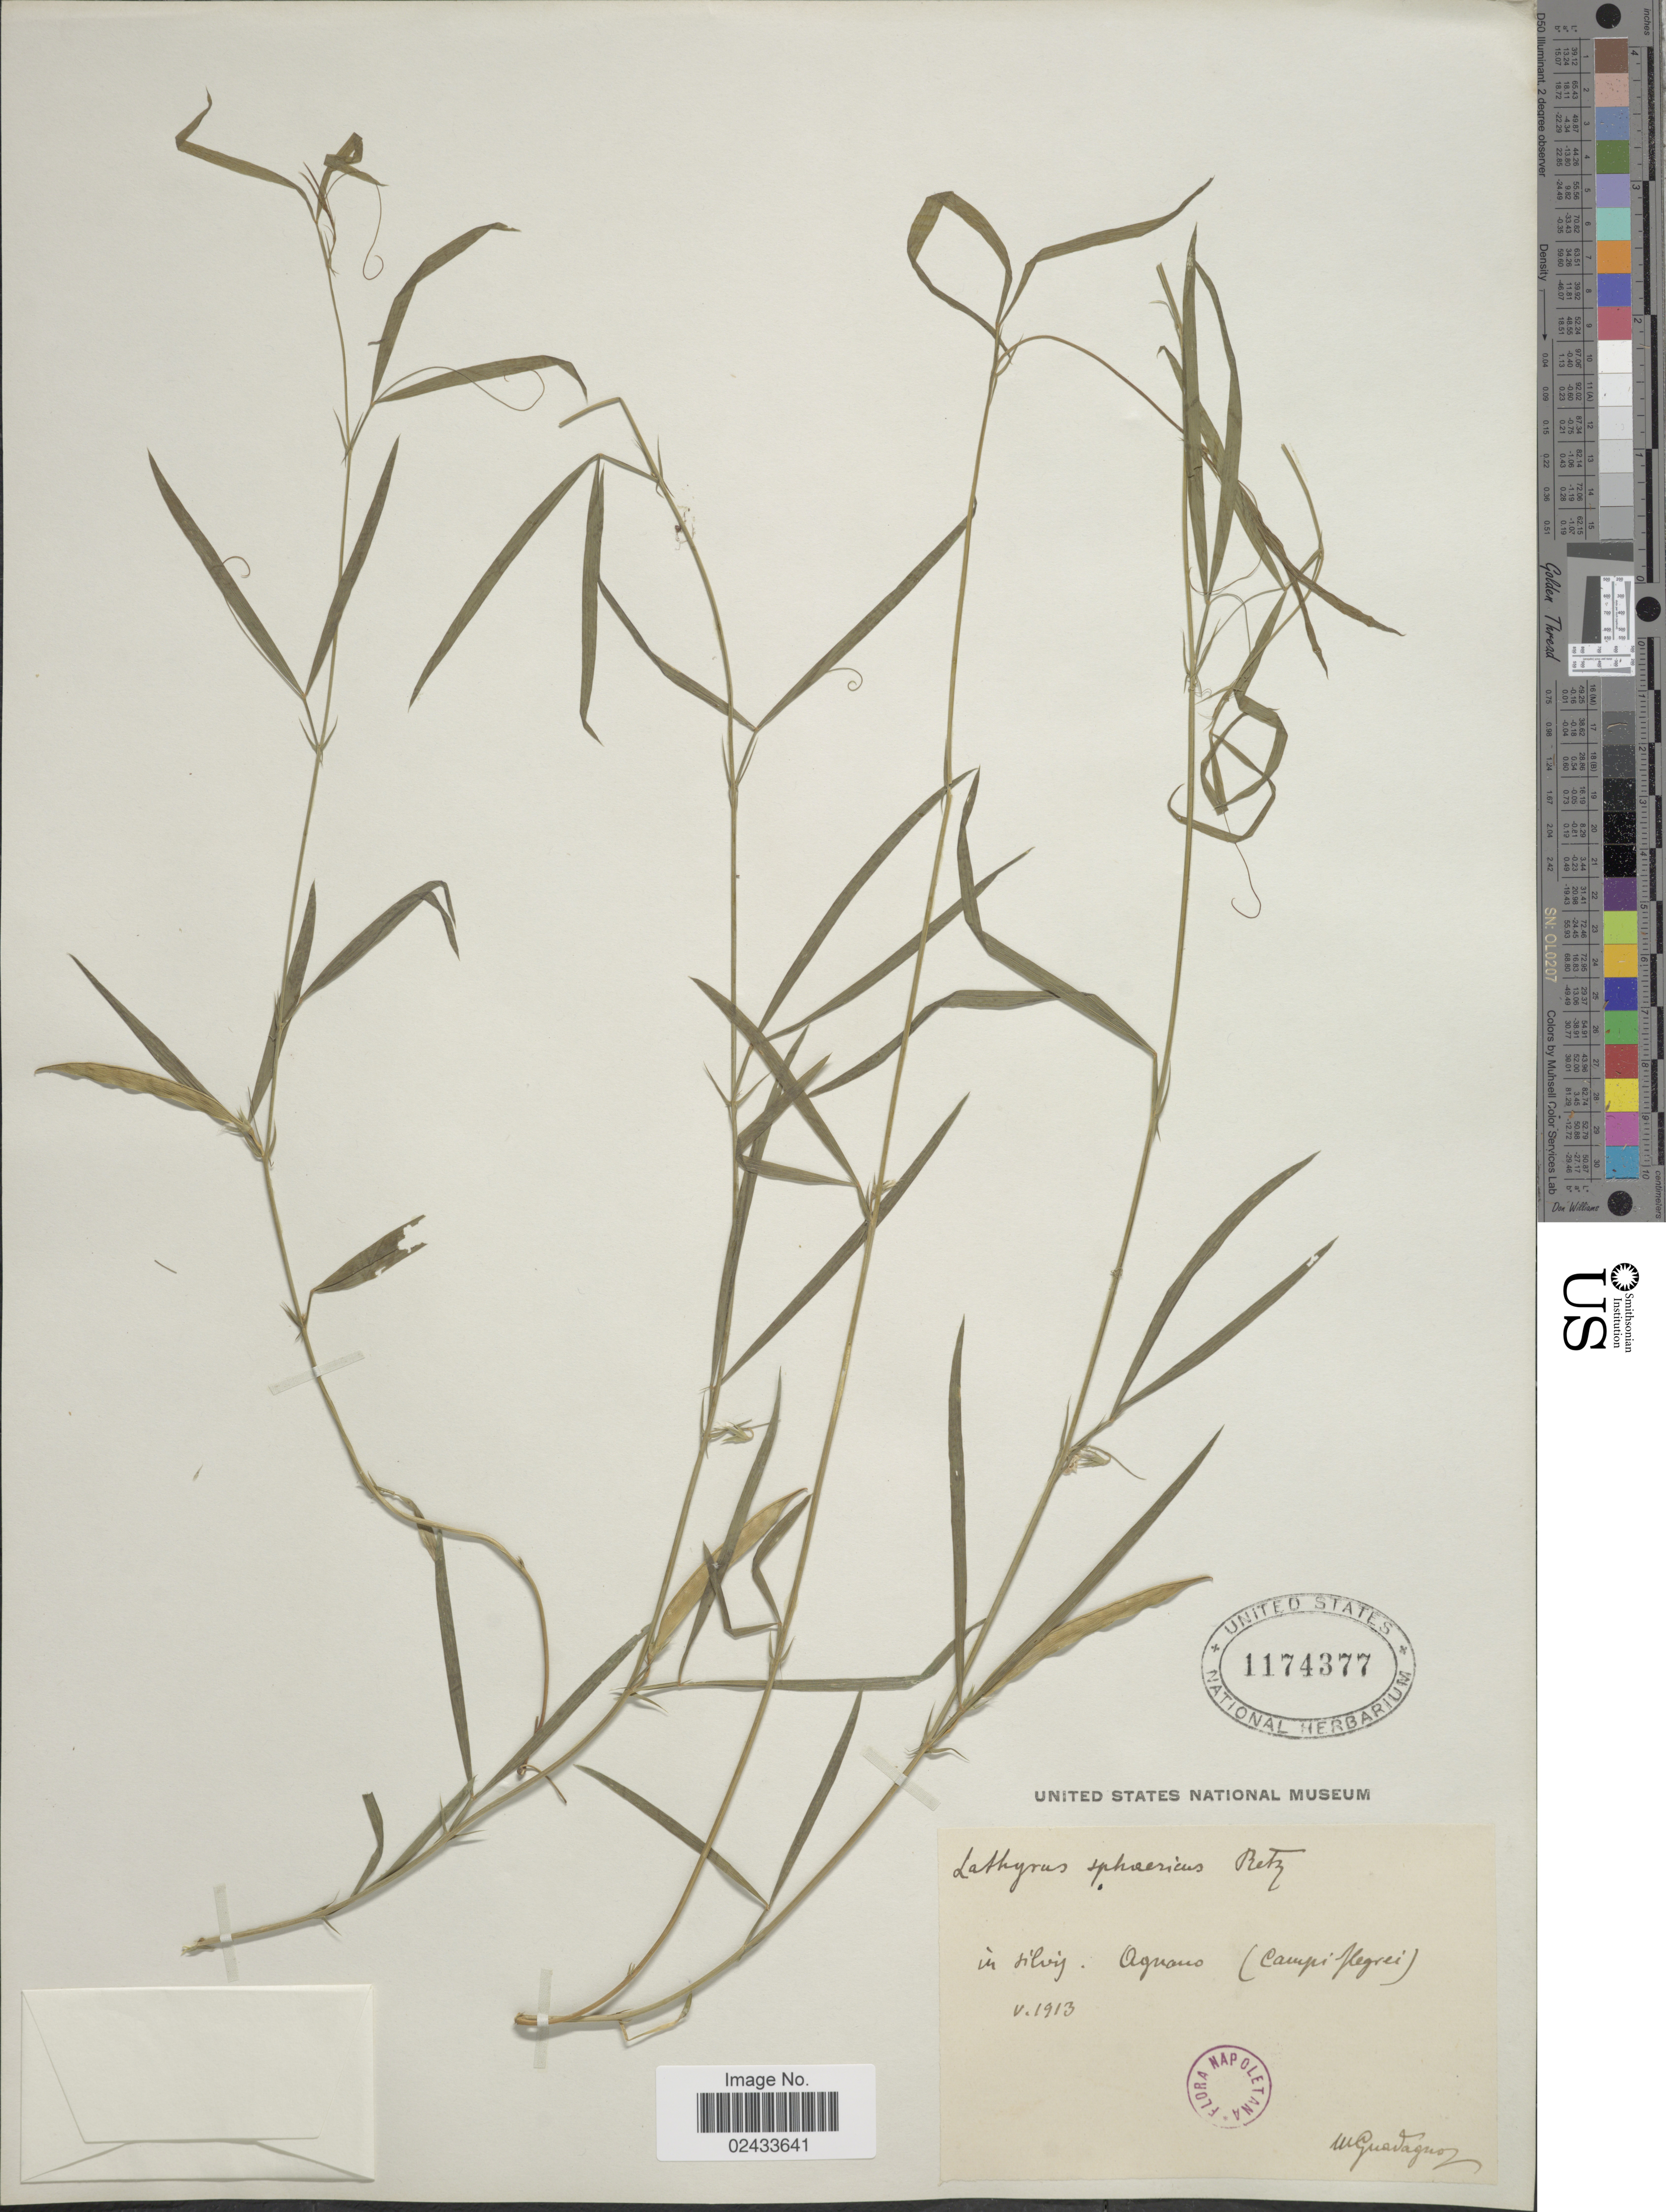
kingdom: Plantae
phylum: Tracheophyta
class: Magnoliopsida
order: Fabales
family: Fabaceae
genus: Lathyrus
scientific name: Lathyrus sphaericus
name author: Retz.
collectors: M. Guadagno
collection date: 1913-05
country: Italy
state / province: Campania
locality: In silvis. Oguano (Campi Flegrei)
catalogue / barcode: US 1174377